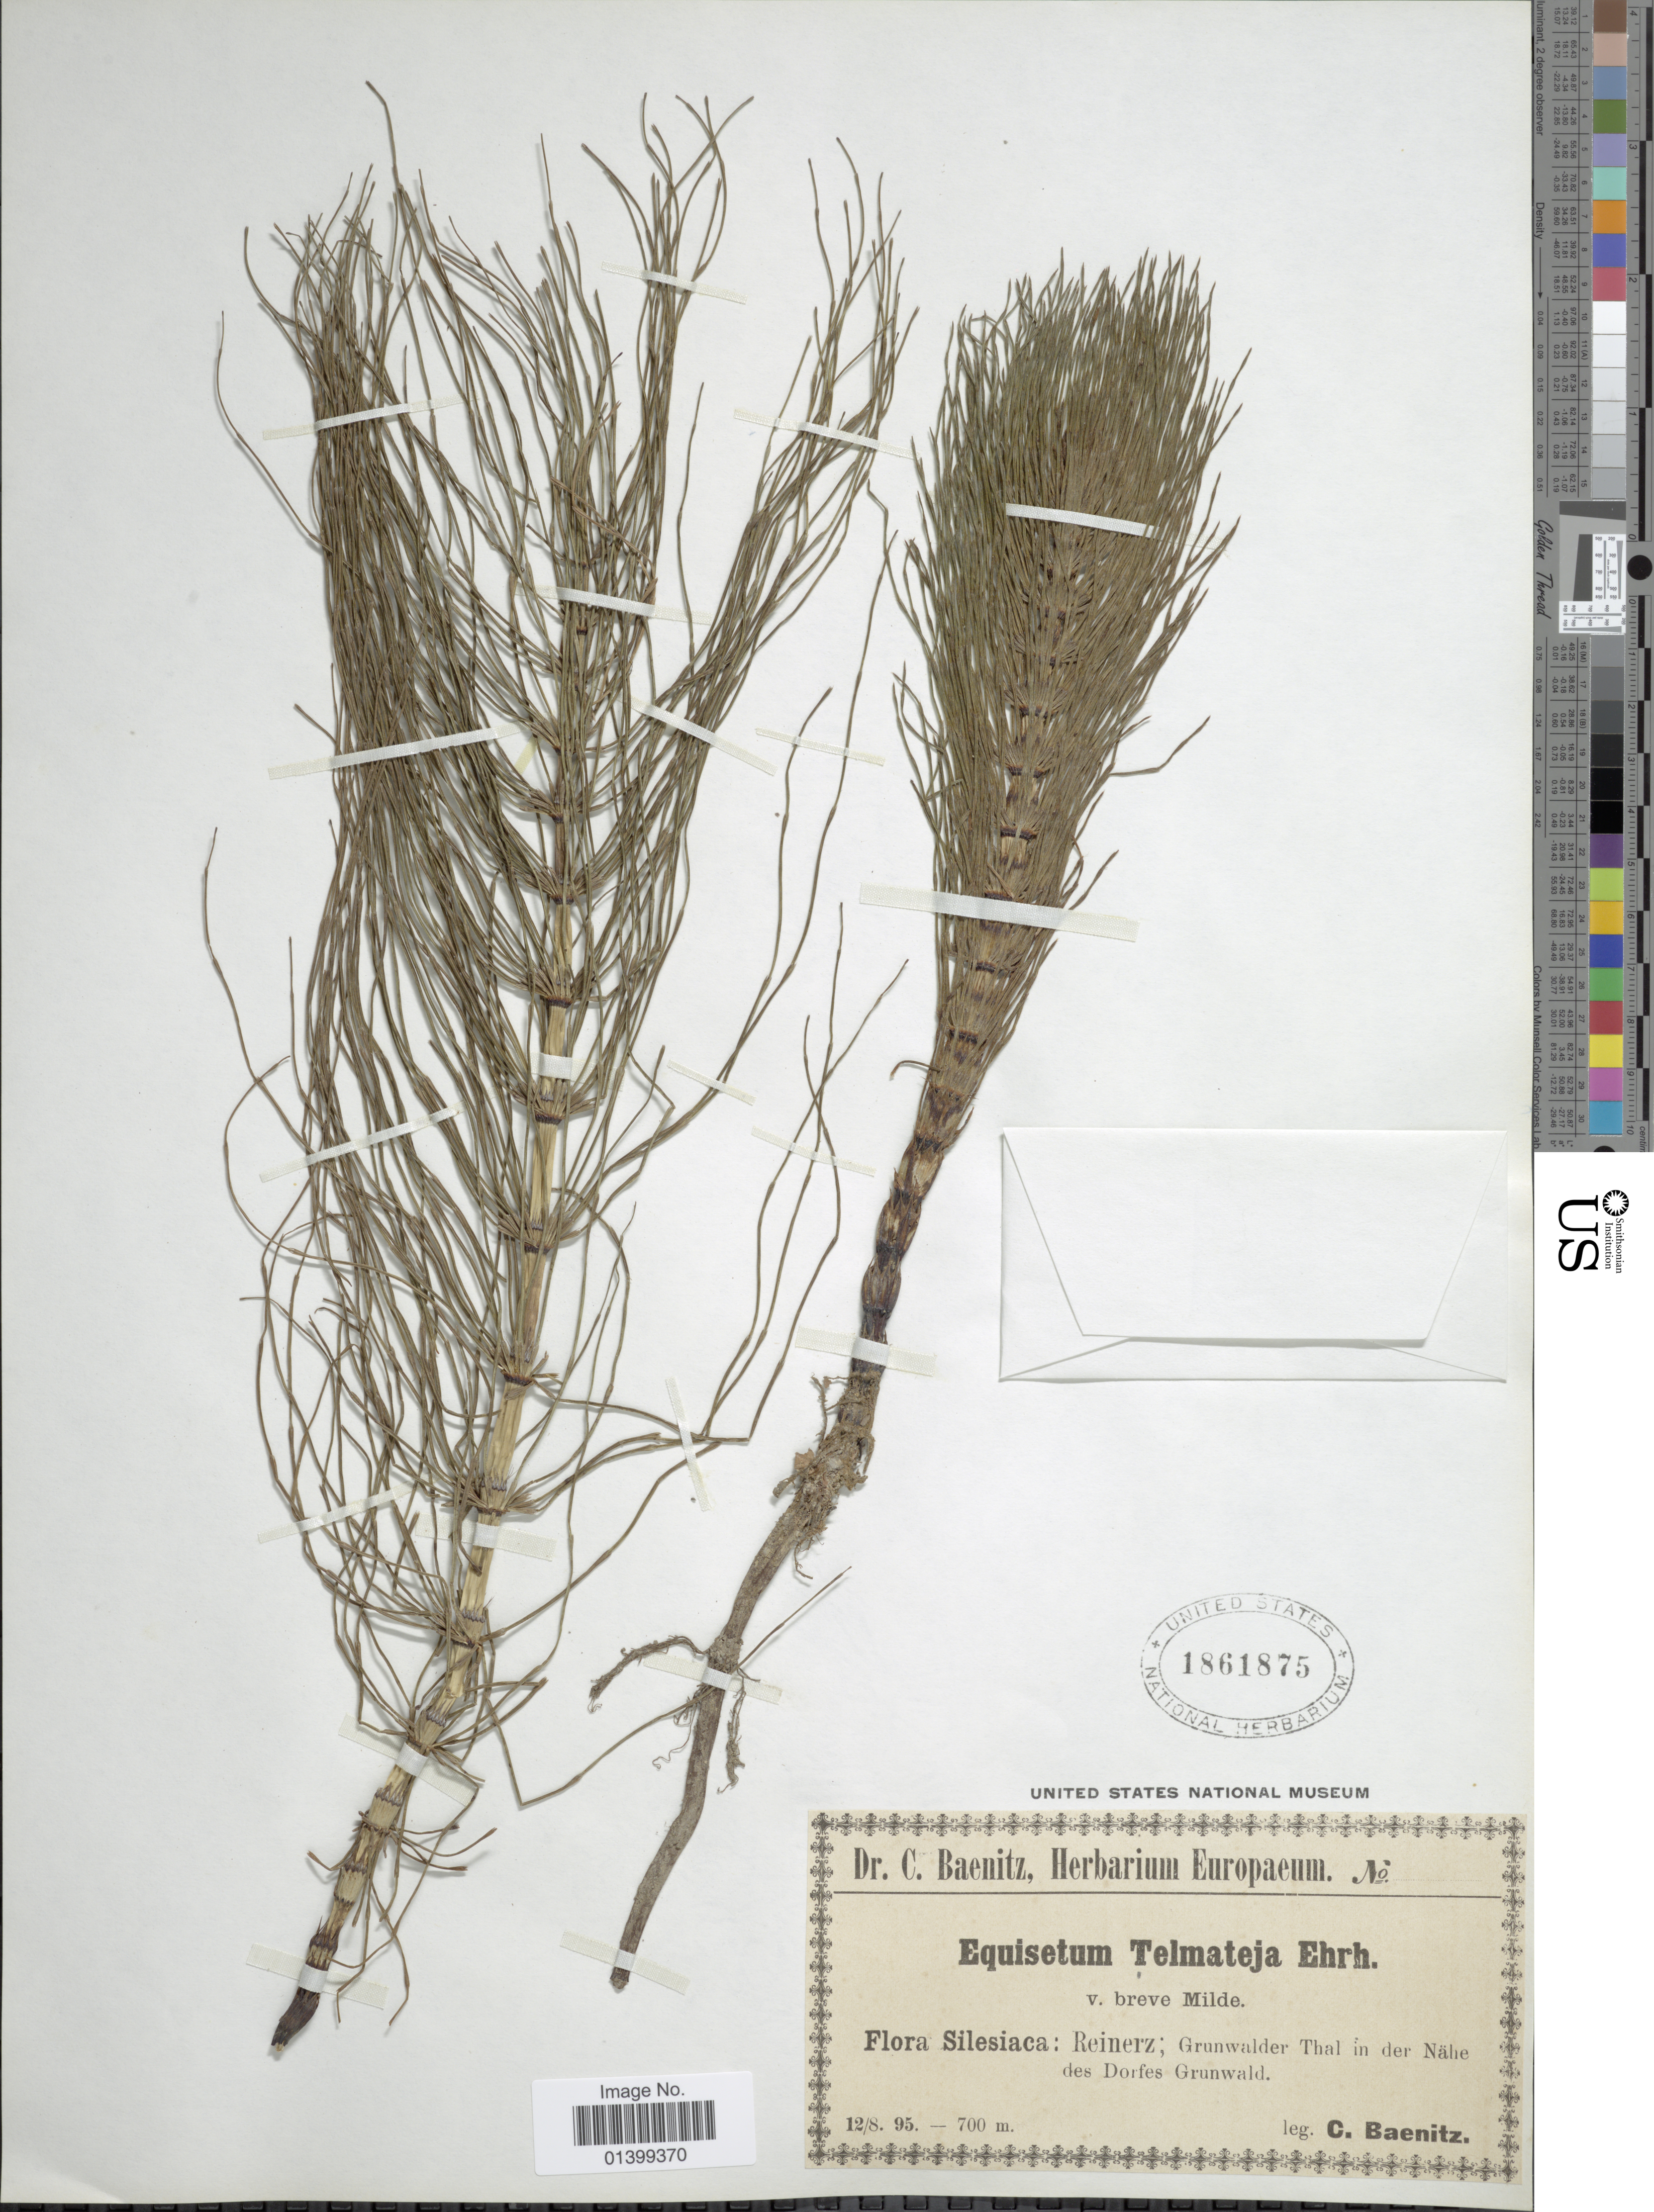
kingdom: Plantae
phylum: Tracheophyta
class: Polypodiopsida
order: Equisetales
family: Equisetaceae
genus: Equisetum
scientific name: Equisetum telmateia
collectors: C. G. Baenitz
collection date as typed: Transcribed d/m/y: 12/8/95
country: Poland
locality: Flora Silesiaca: Reinerz; Grunwalder Thal in der Nähe des Dorfes Grunwald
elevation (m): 700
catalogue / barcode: US 1861875